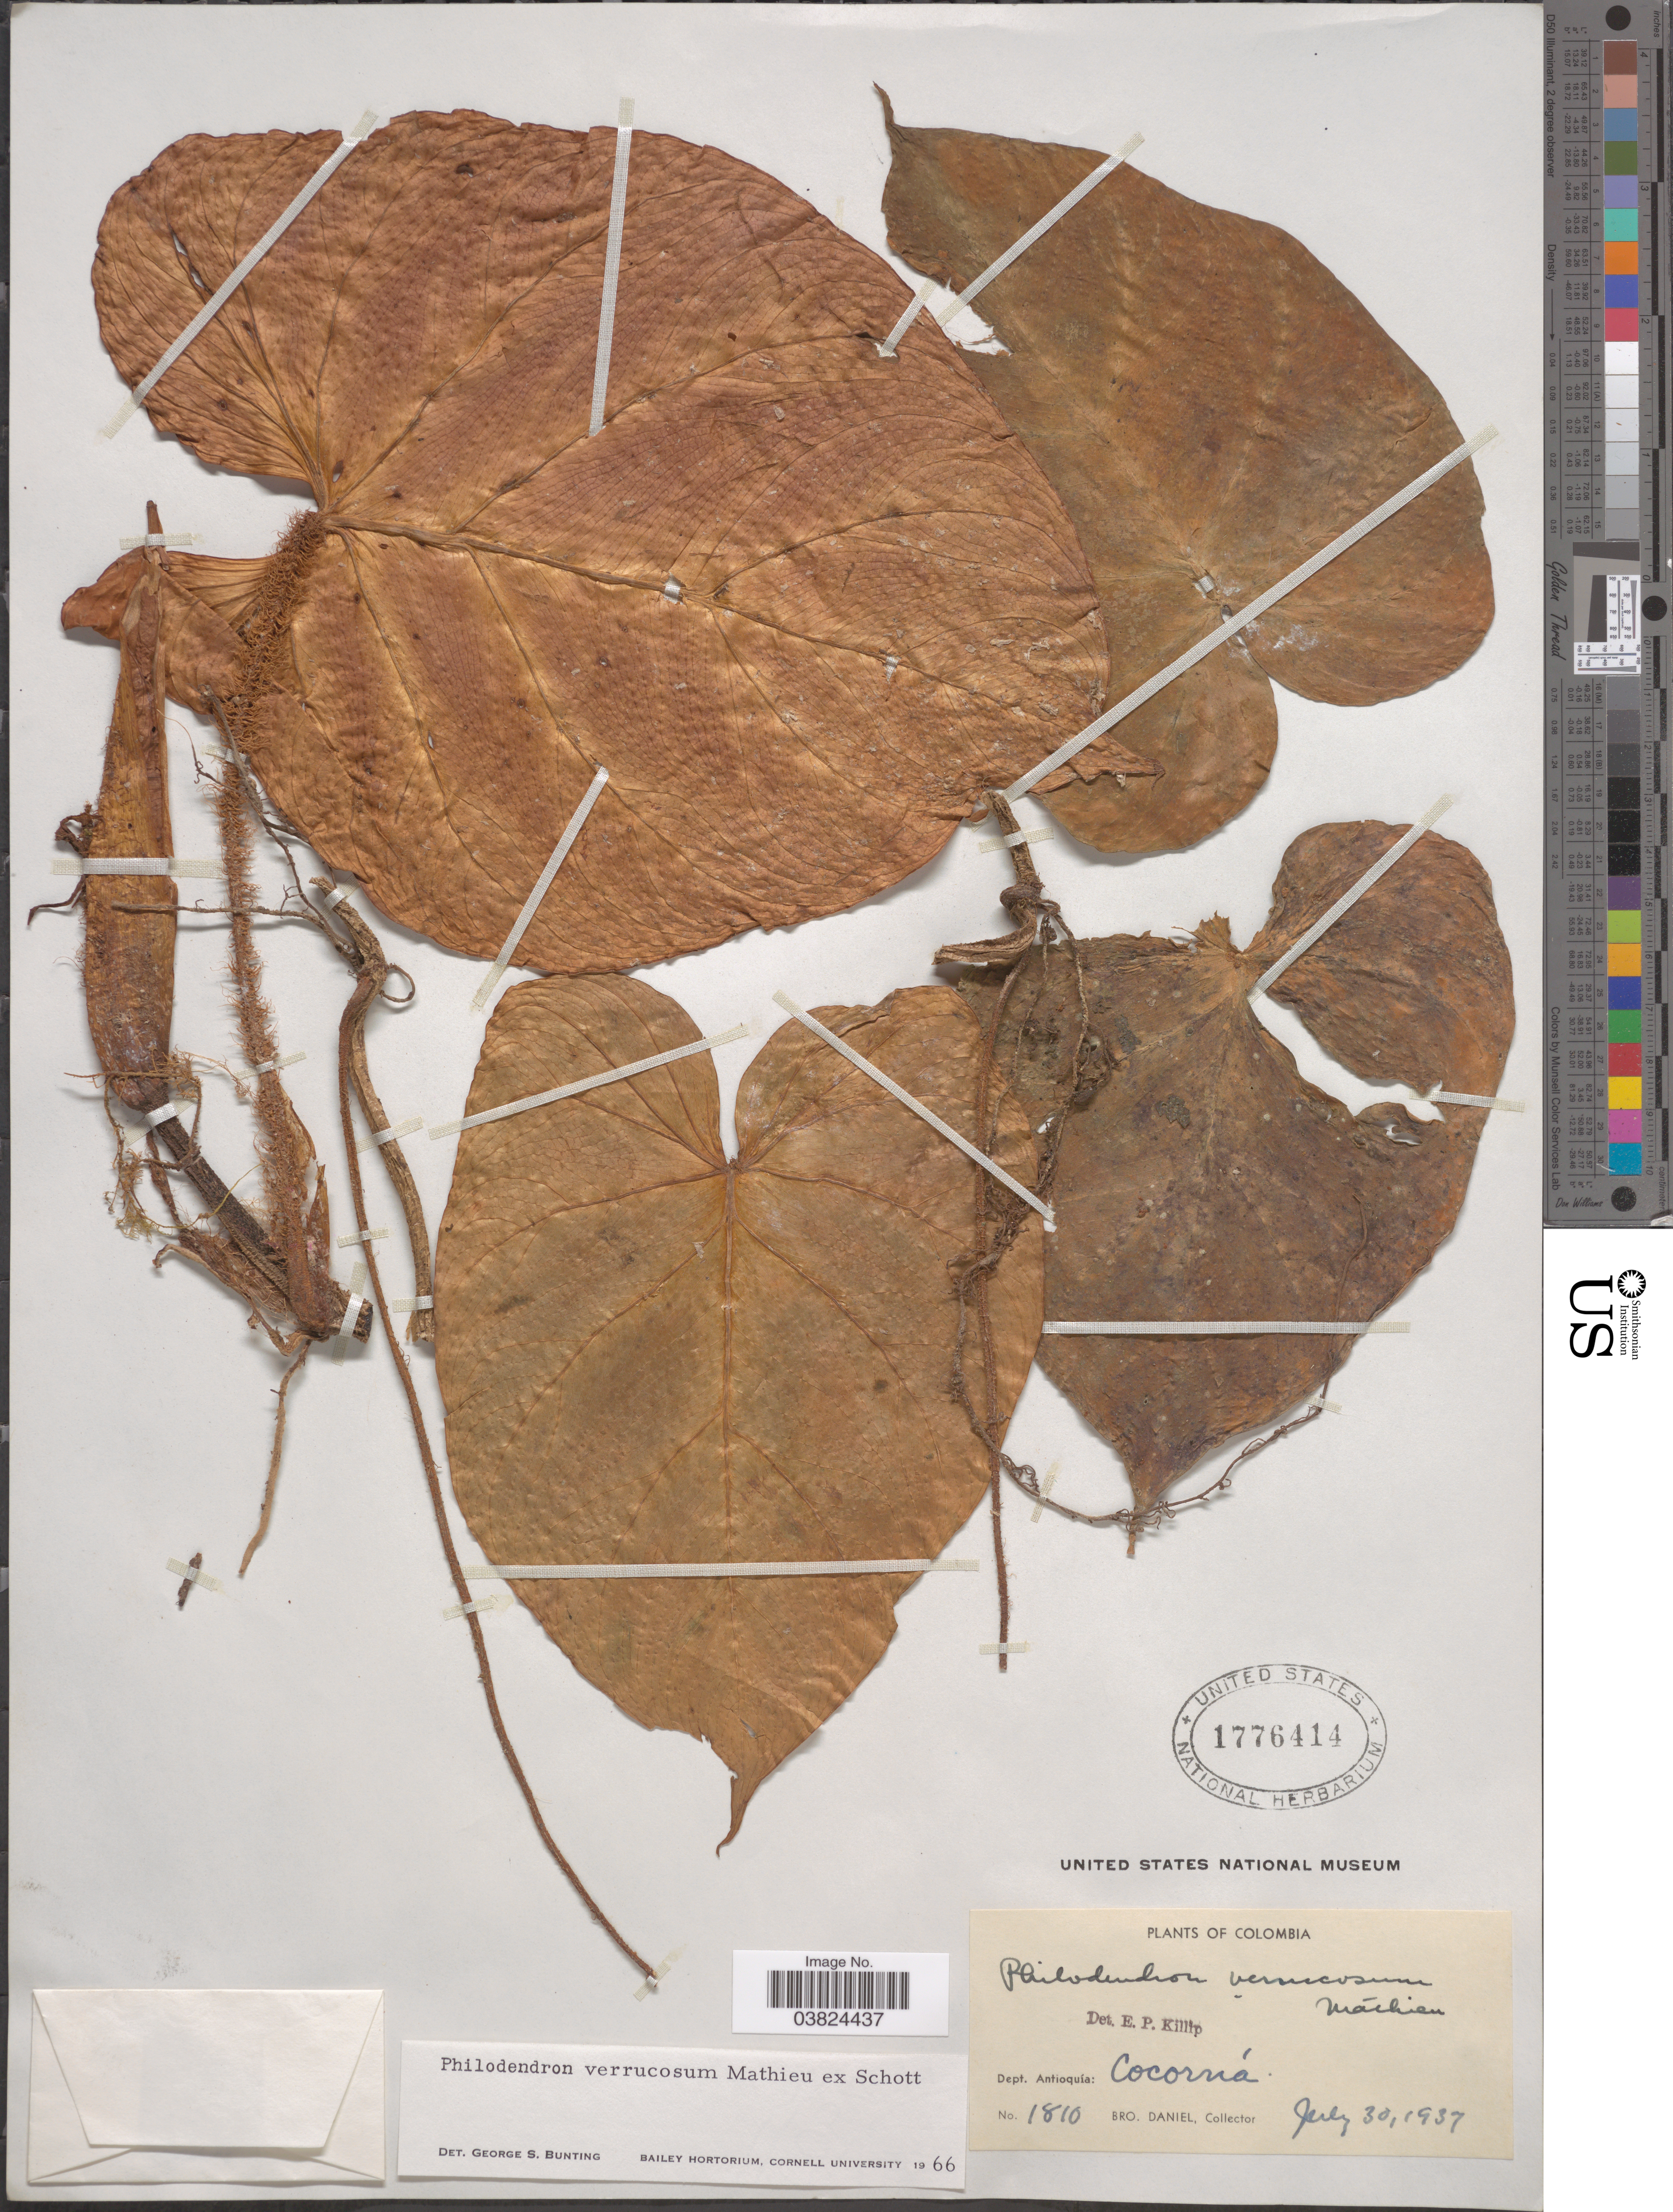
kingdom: Plantae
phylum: Tracheophyta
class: Liliopsida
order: Alismatales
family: Araceae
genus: Philodendron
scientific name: Philodendron verrucosum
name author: L. Mathieu ex Schott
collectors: Bro. Daniel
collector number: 1810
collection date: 1937-07-30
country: Colombia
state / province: Antioquia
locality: Dept. Antioquía: Cocorná.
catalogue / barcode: US 1776414